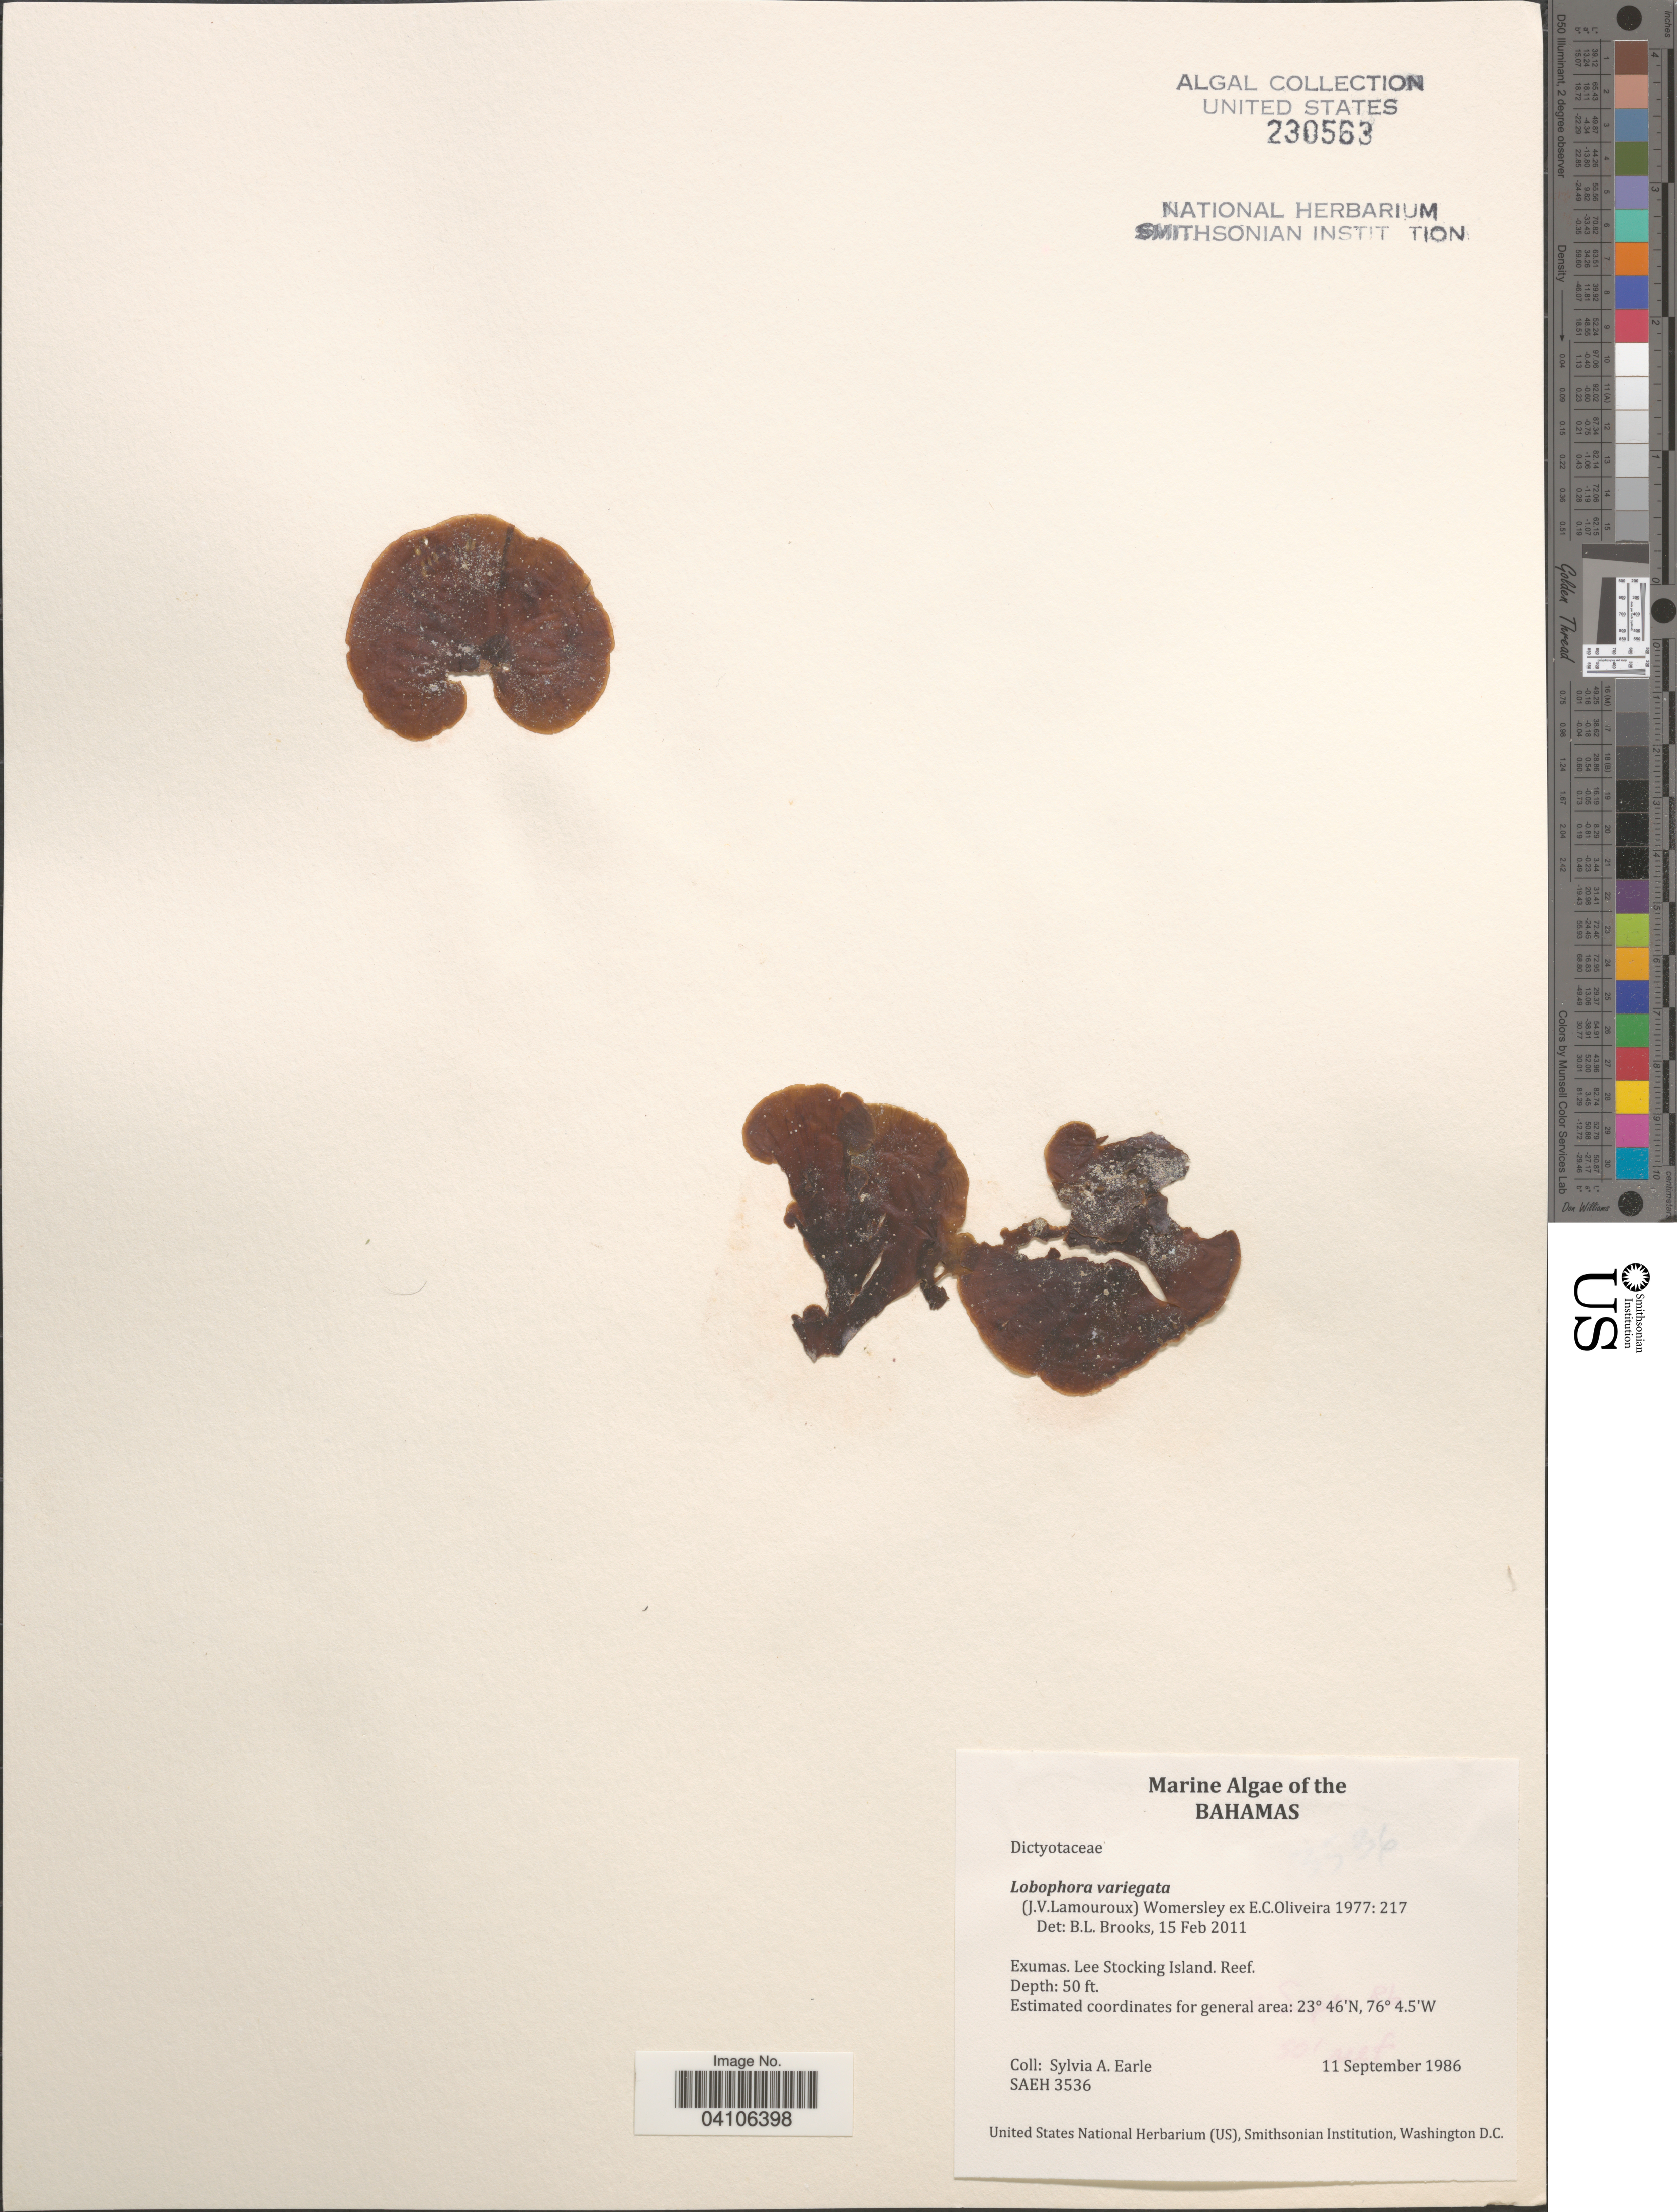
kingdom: Chromista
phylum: Ochrophyta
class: Phaeophyceae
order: Dictyotales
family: Dictyotaceae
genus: Lobophora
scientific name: Lobophora variegata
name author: (J.V.Lamouroux) Womersley & E.C. Oliveira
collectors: S. A. Earle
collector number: SAEH3536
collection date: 1986-09-11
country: Bahamas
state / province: Exuma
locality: Exumas. Lee Stocking Island.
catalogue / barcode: US 230563